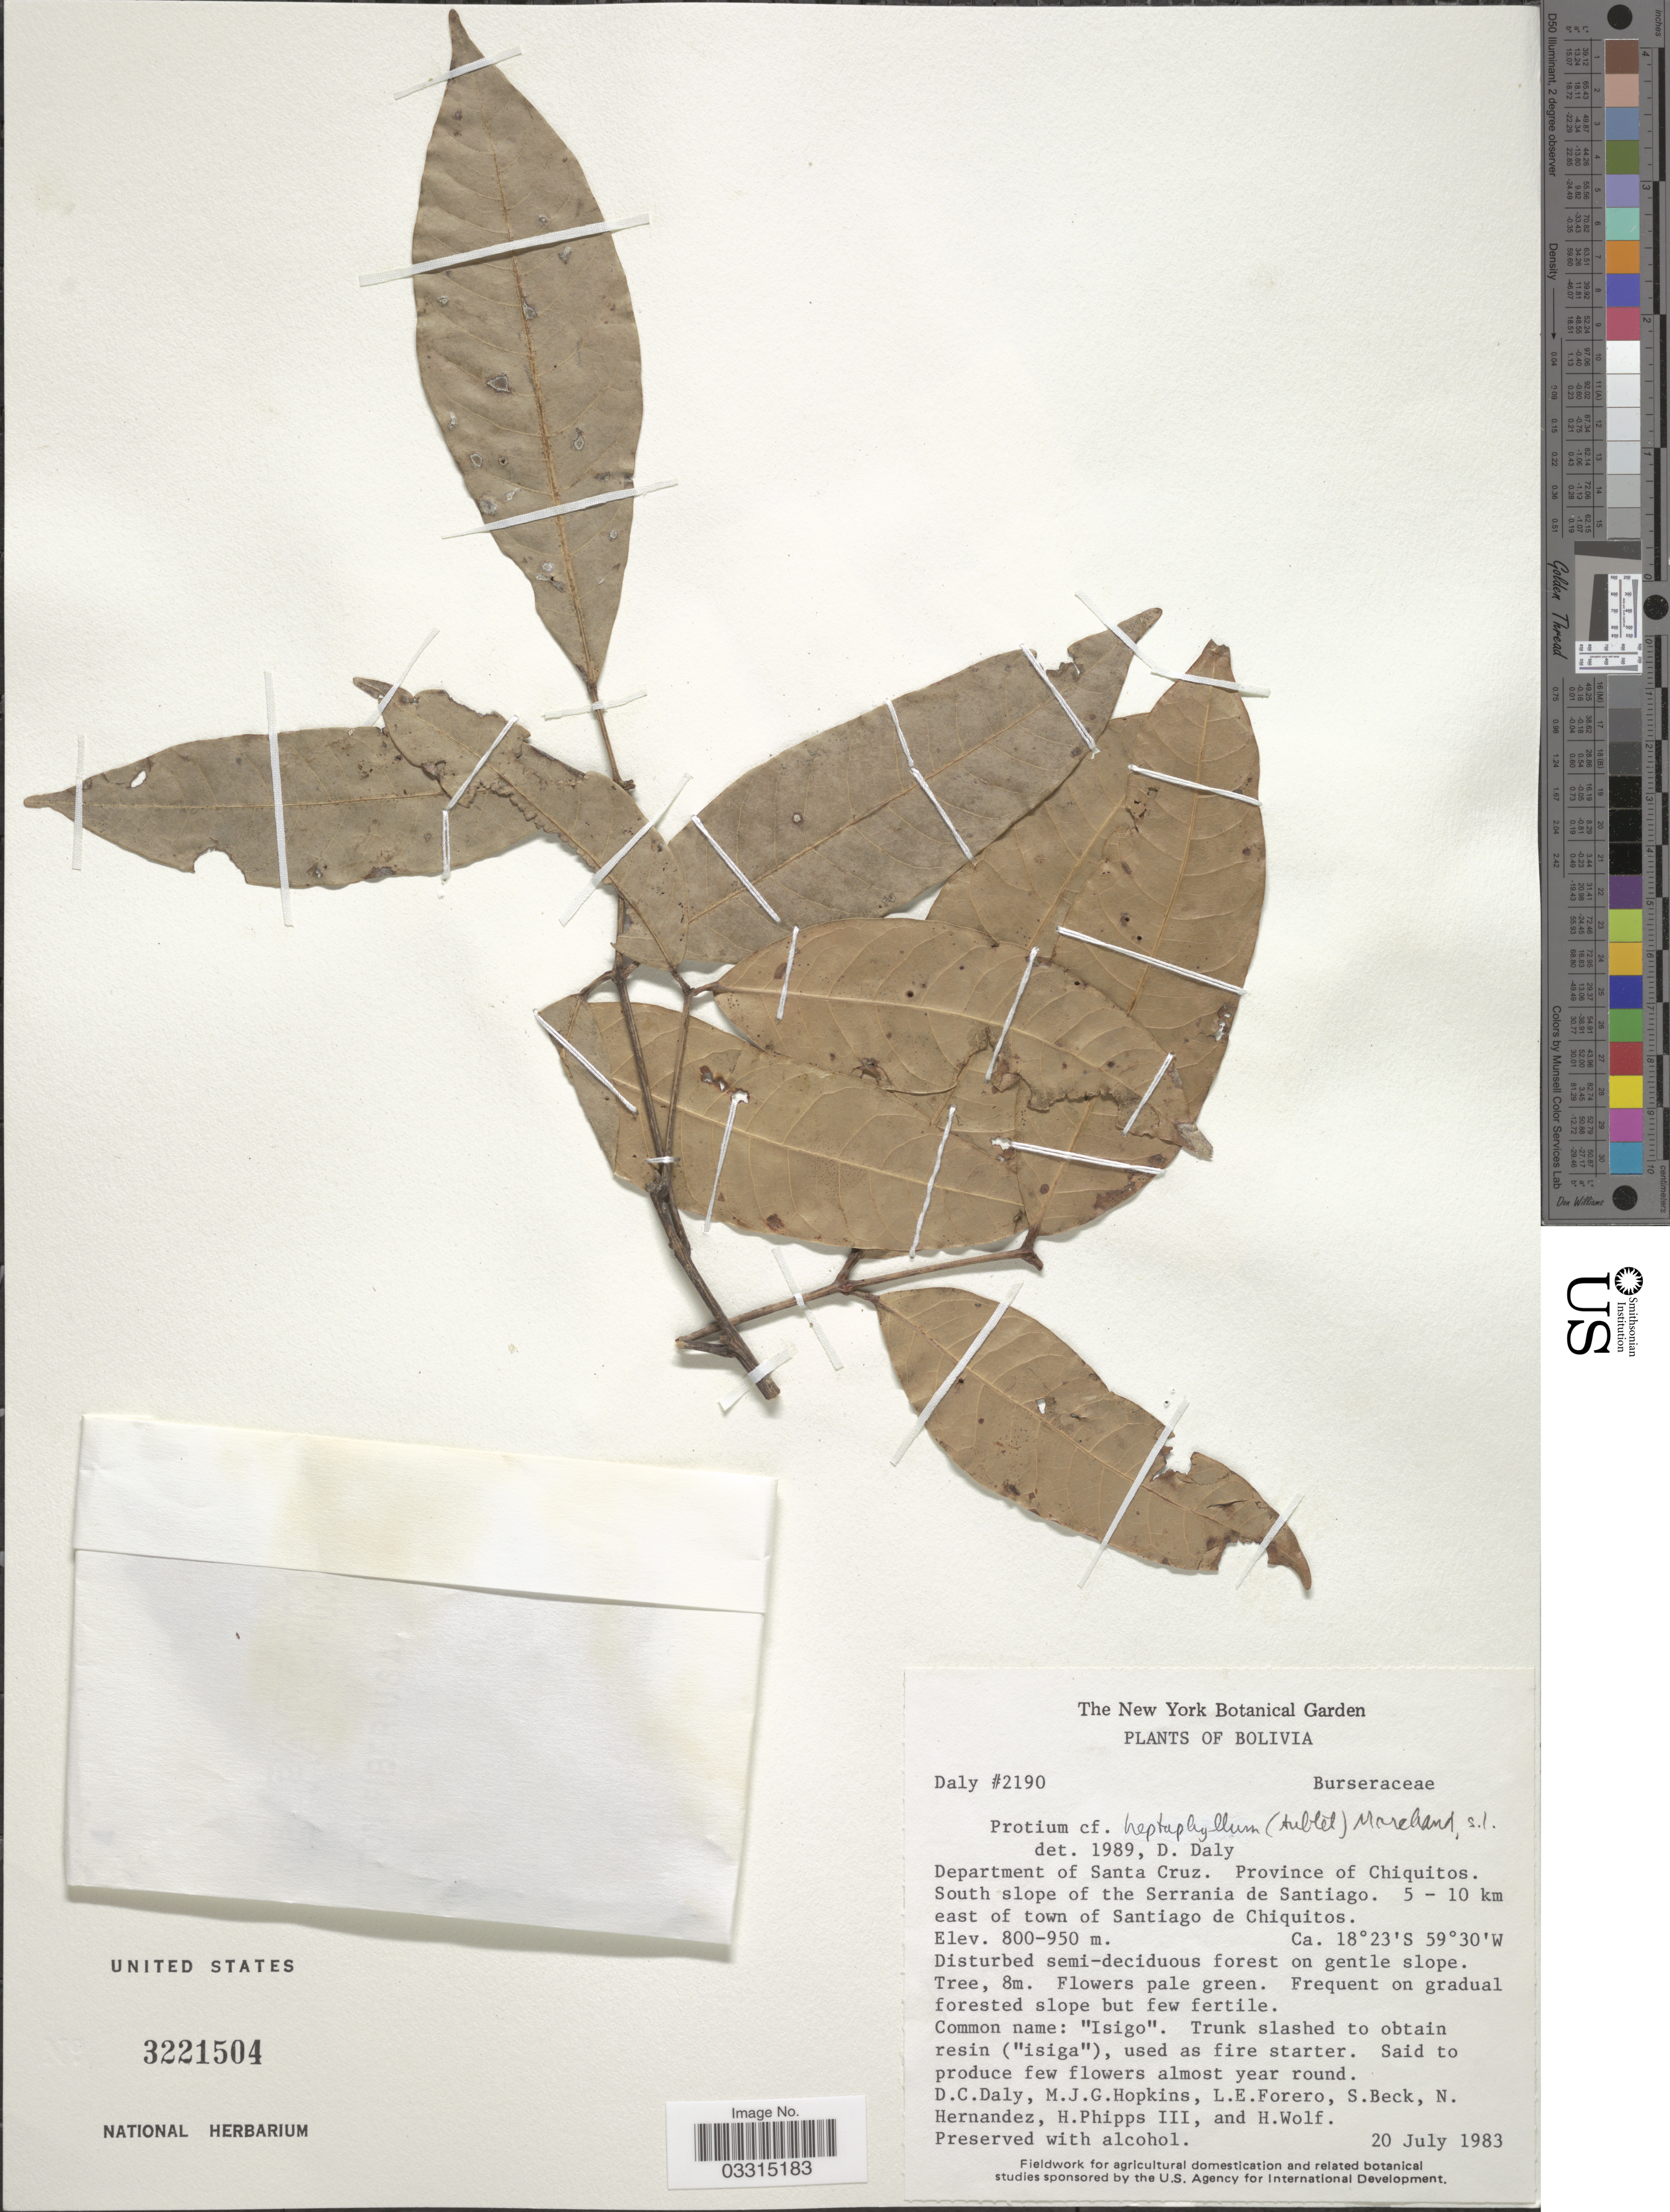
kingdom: Plantae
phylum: Tracheophyta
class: Magnoliopsida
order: Sapindales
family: Burseraceae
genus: Protium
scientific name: Protium heptaphyllum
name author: (Aubl.) Marchand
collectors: D. C. Daly, M. J. G. Hopkins, L. Forero, S. G. Beck & et al.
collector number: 2190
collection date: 1983-07-20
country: Bolivia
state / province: Santa Cruz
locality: Department of Santa Cruz. Province of Chiquitos. South slope of the Serrania de Santiago. 5 - 10 km east of town of Santiago de Chiquitos.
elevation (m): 800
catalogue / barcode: US 3221504